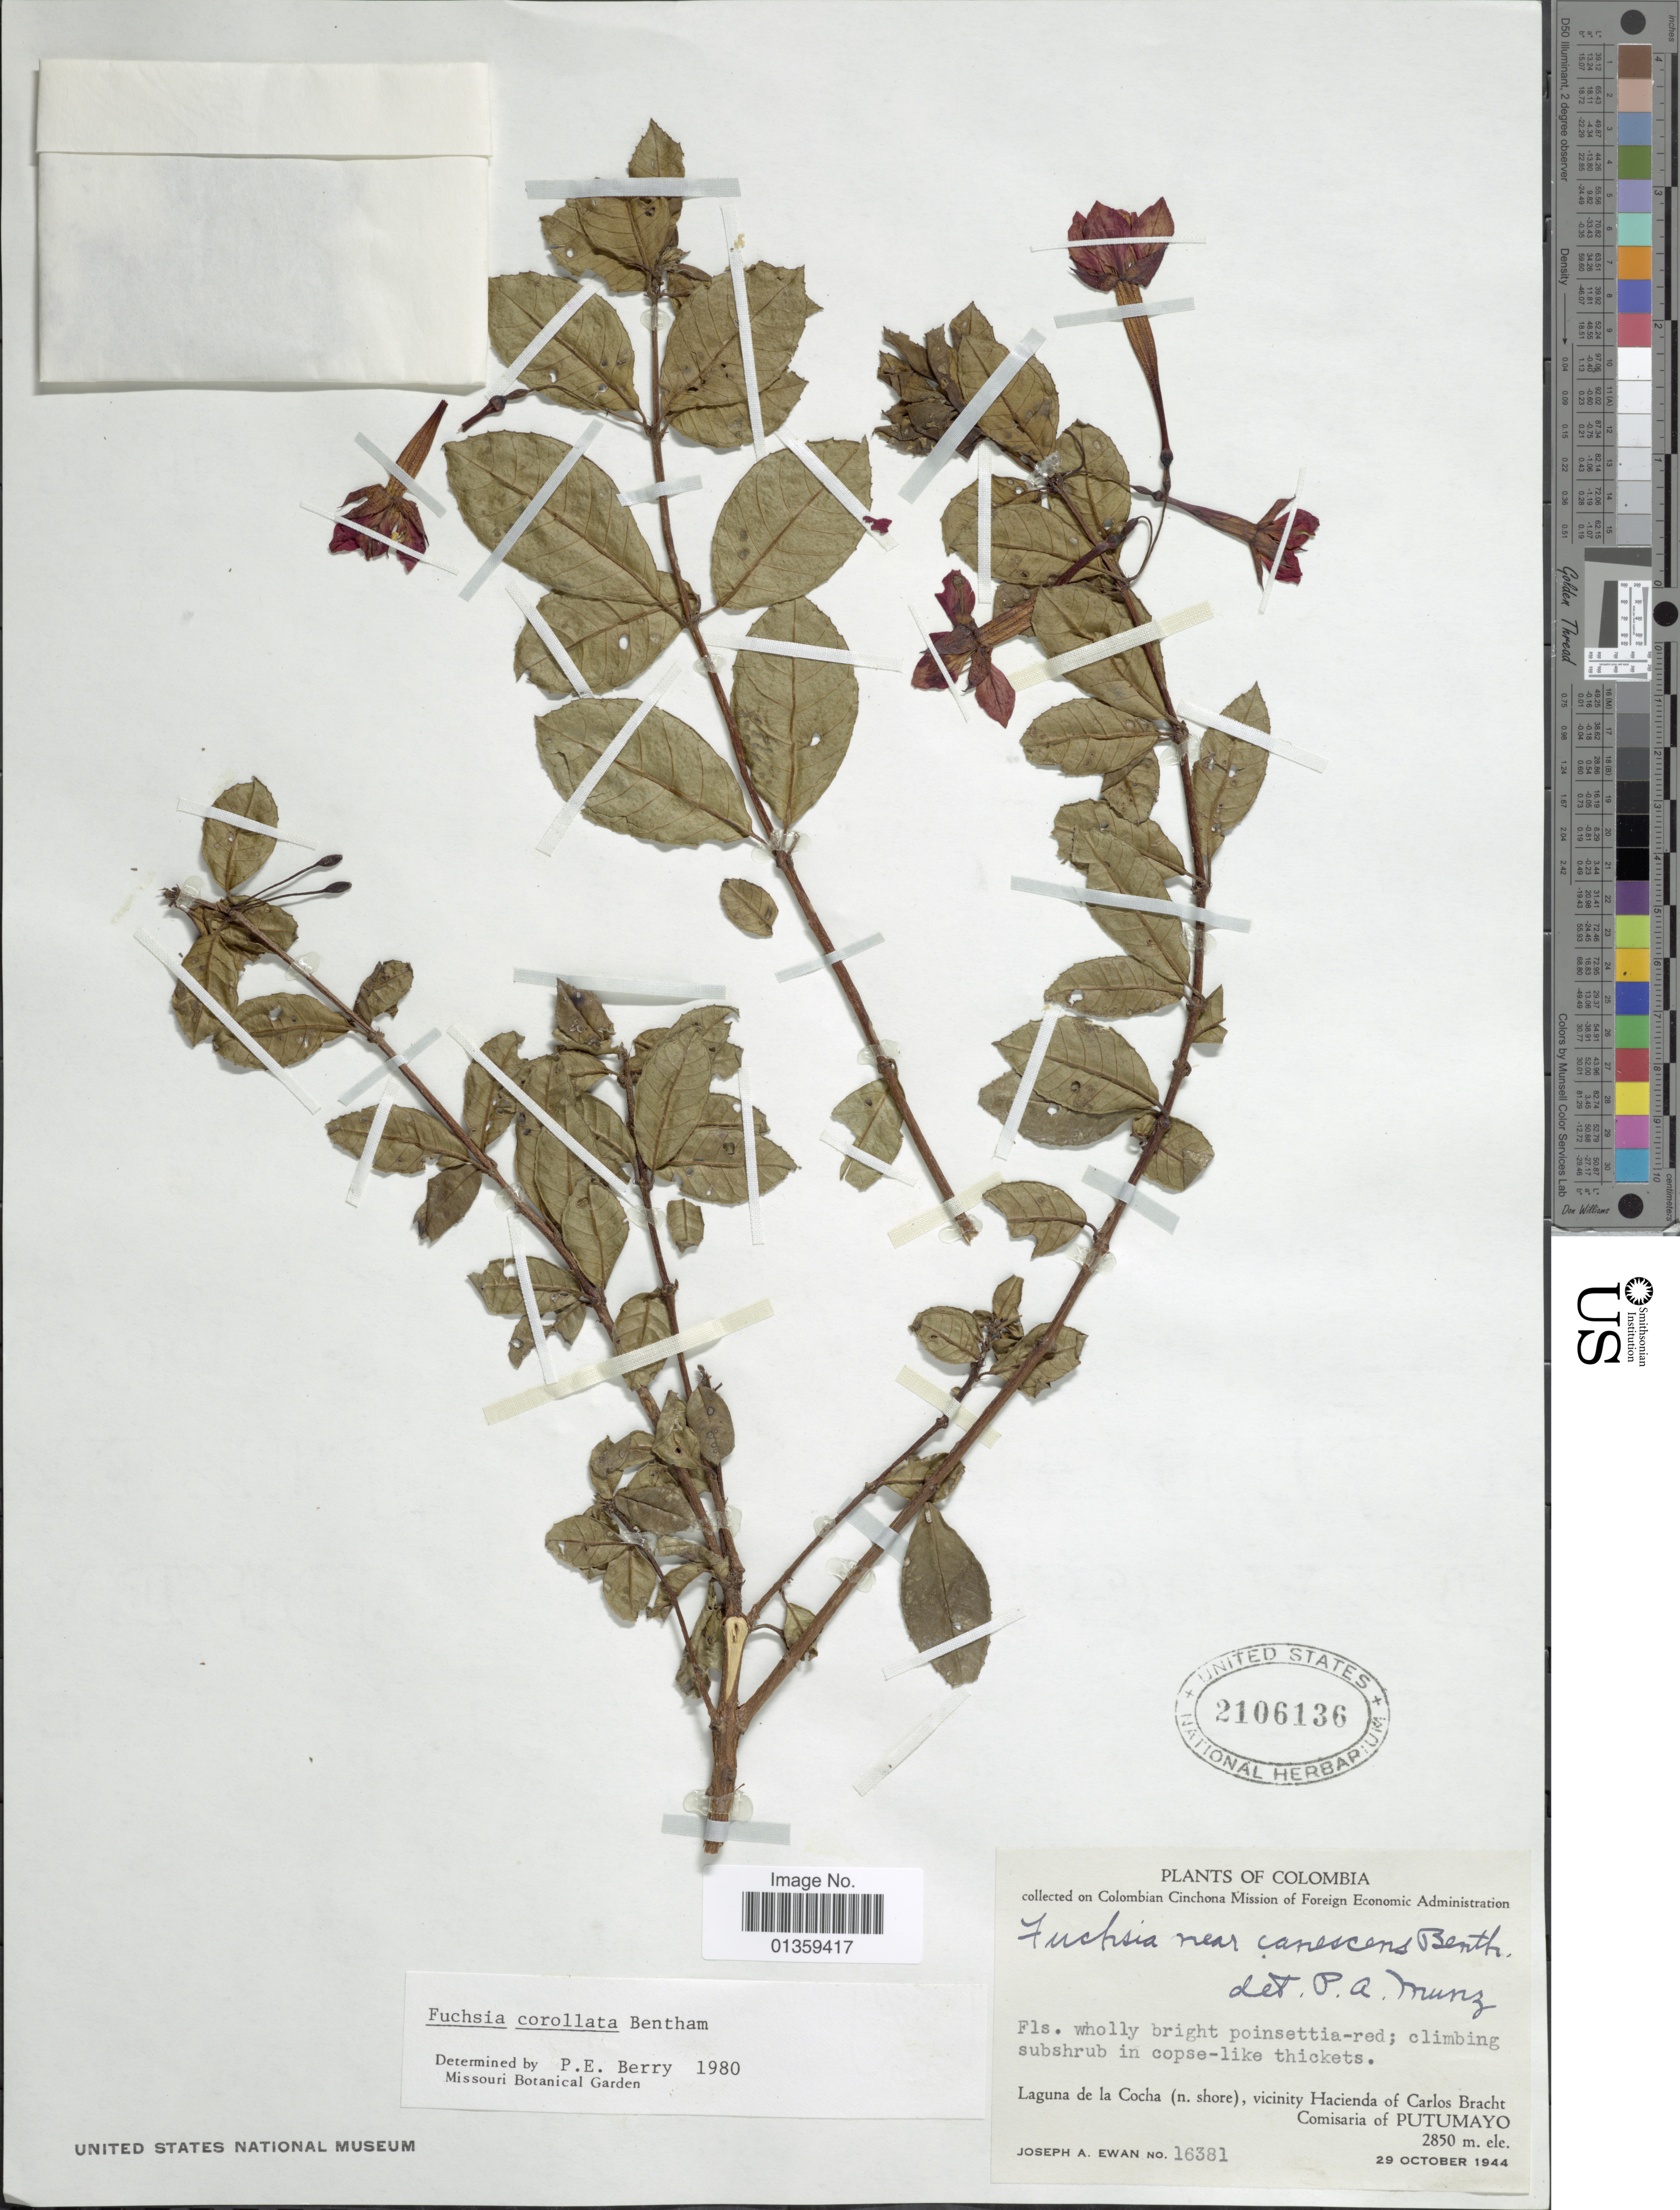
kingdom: Plantae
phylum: Tracheophyta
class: Magnoliopsida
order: Myrtales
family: Onagraceae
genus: Fuchsia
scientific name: Fuchsia corymbiflora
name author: Ruiz & Pav.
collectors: J. A. Ewan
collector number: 16381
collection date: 1944-10-29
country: Colombia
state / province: Putumayo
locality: Laguna de la Cocha (n. shore), vicinity Hacienda of Carlos Bracht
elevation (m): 2850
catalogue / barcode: US 2106136